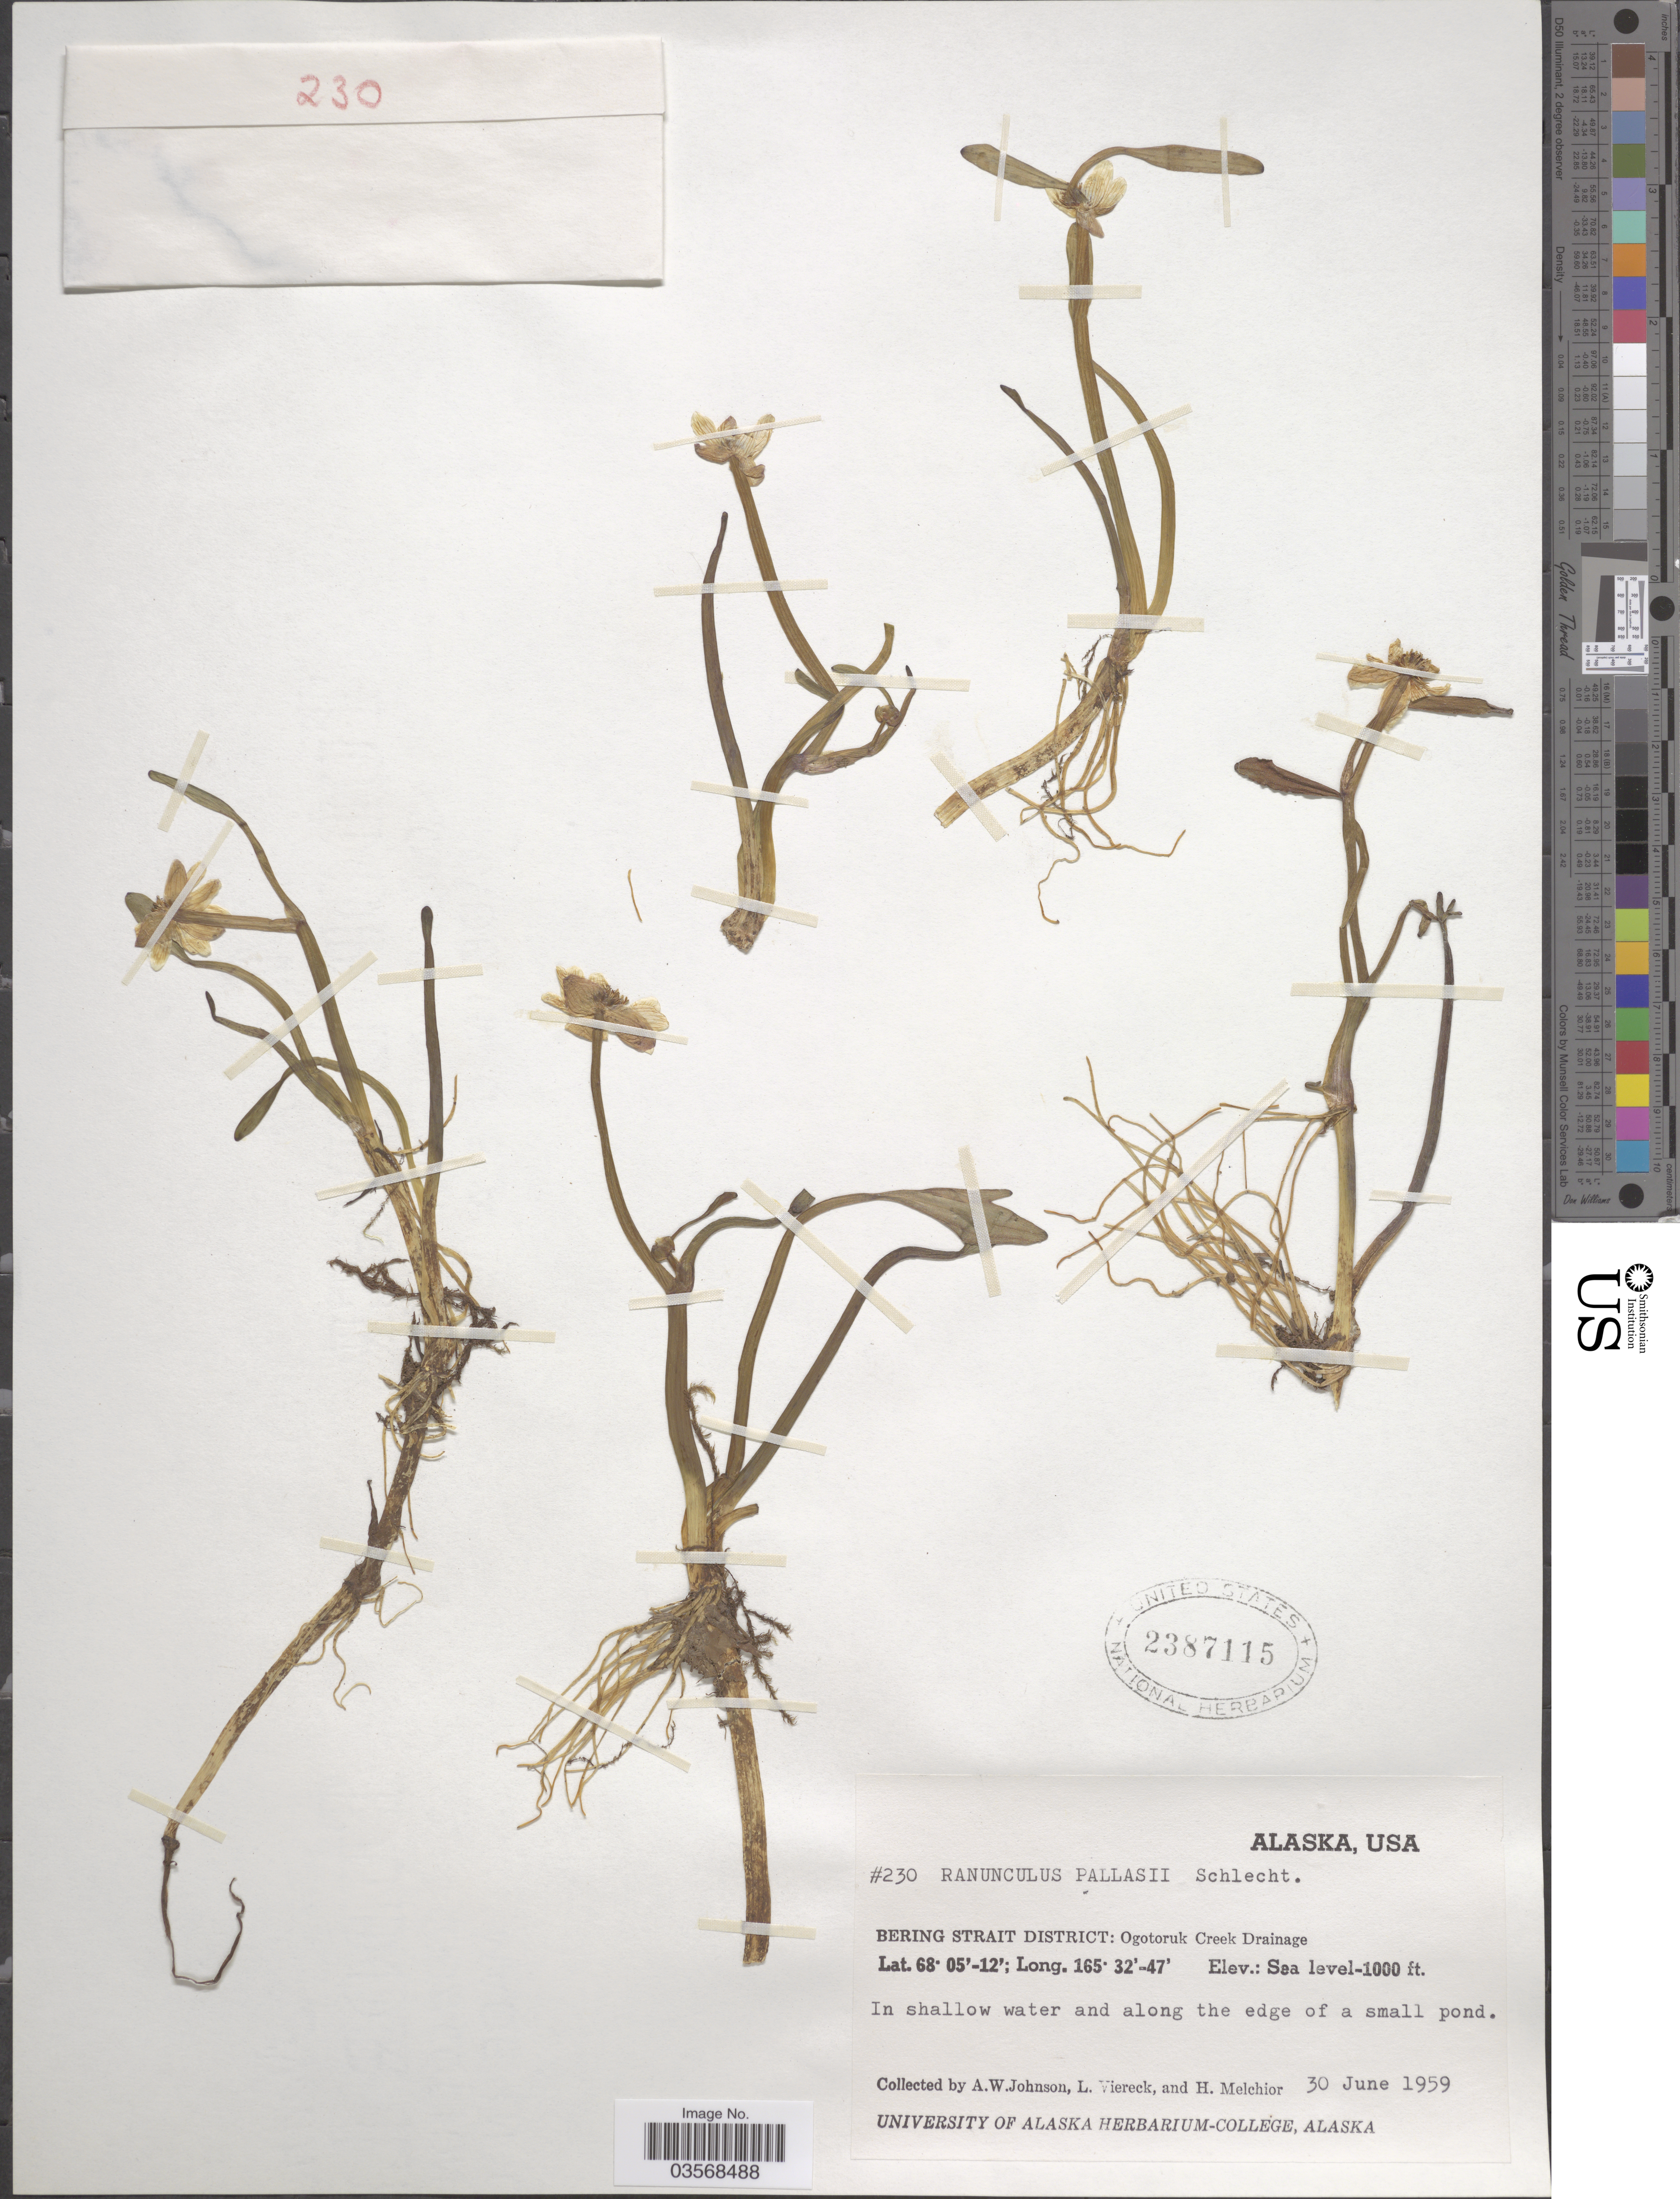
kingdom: Plantae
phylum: Tracheophyta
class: Magnoliopsida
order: Ranunculales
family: Ranunculaceae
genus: Ranunculus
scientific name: Ranunculus pallasii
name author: Schltdl.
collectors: A. W. Johnson, L. Viereck & H. Melchior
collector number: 230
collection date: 1959-06-30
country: United States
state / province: Alaska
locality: Bering Strait District: Ogotoruk Creek Drainage.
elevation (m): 0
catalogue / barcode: US 2387115